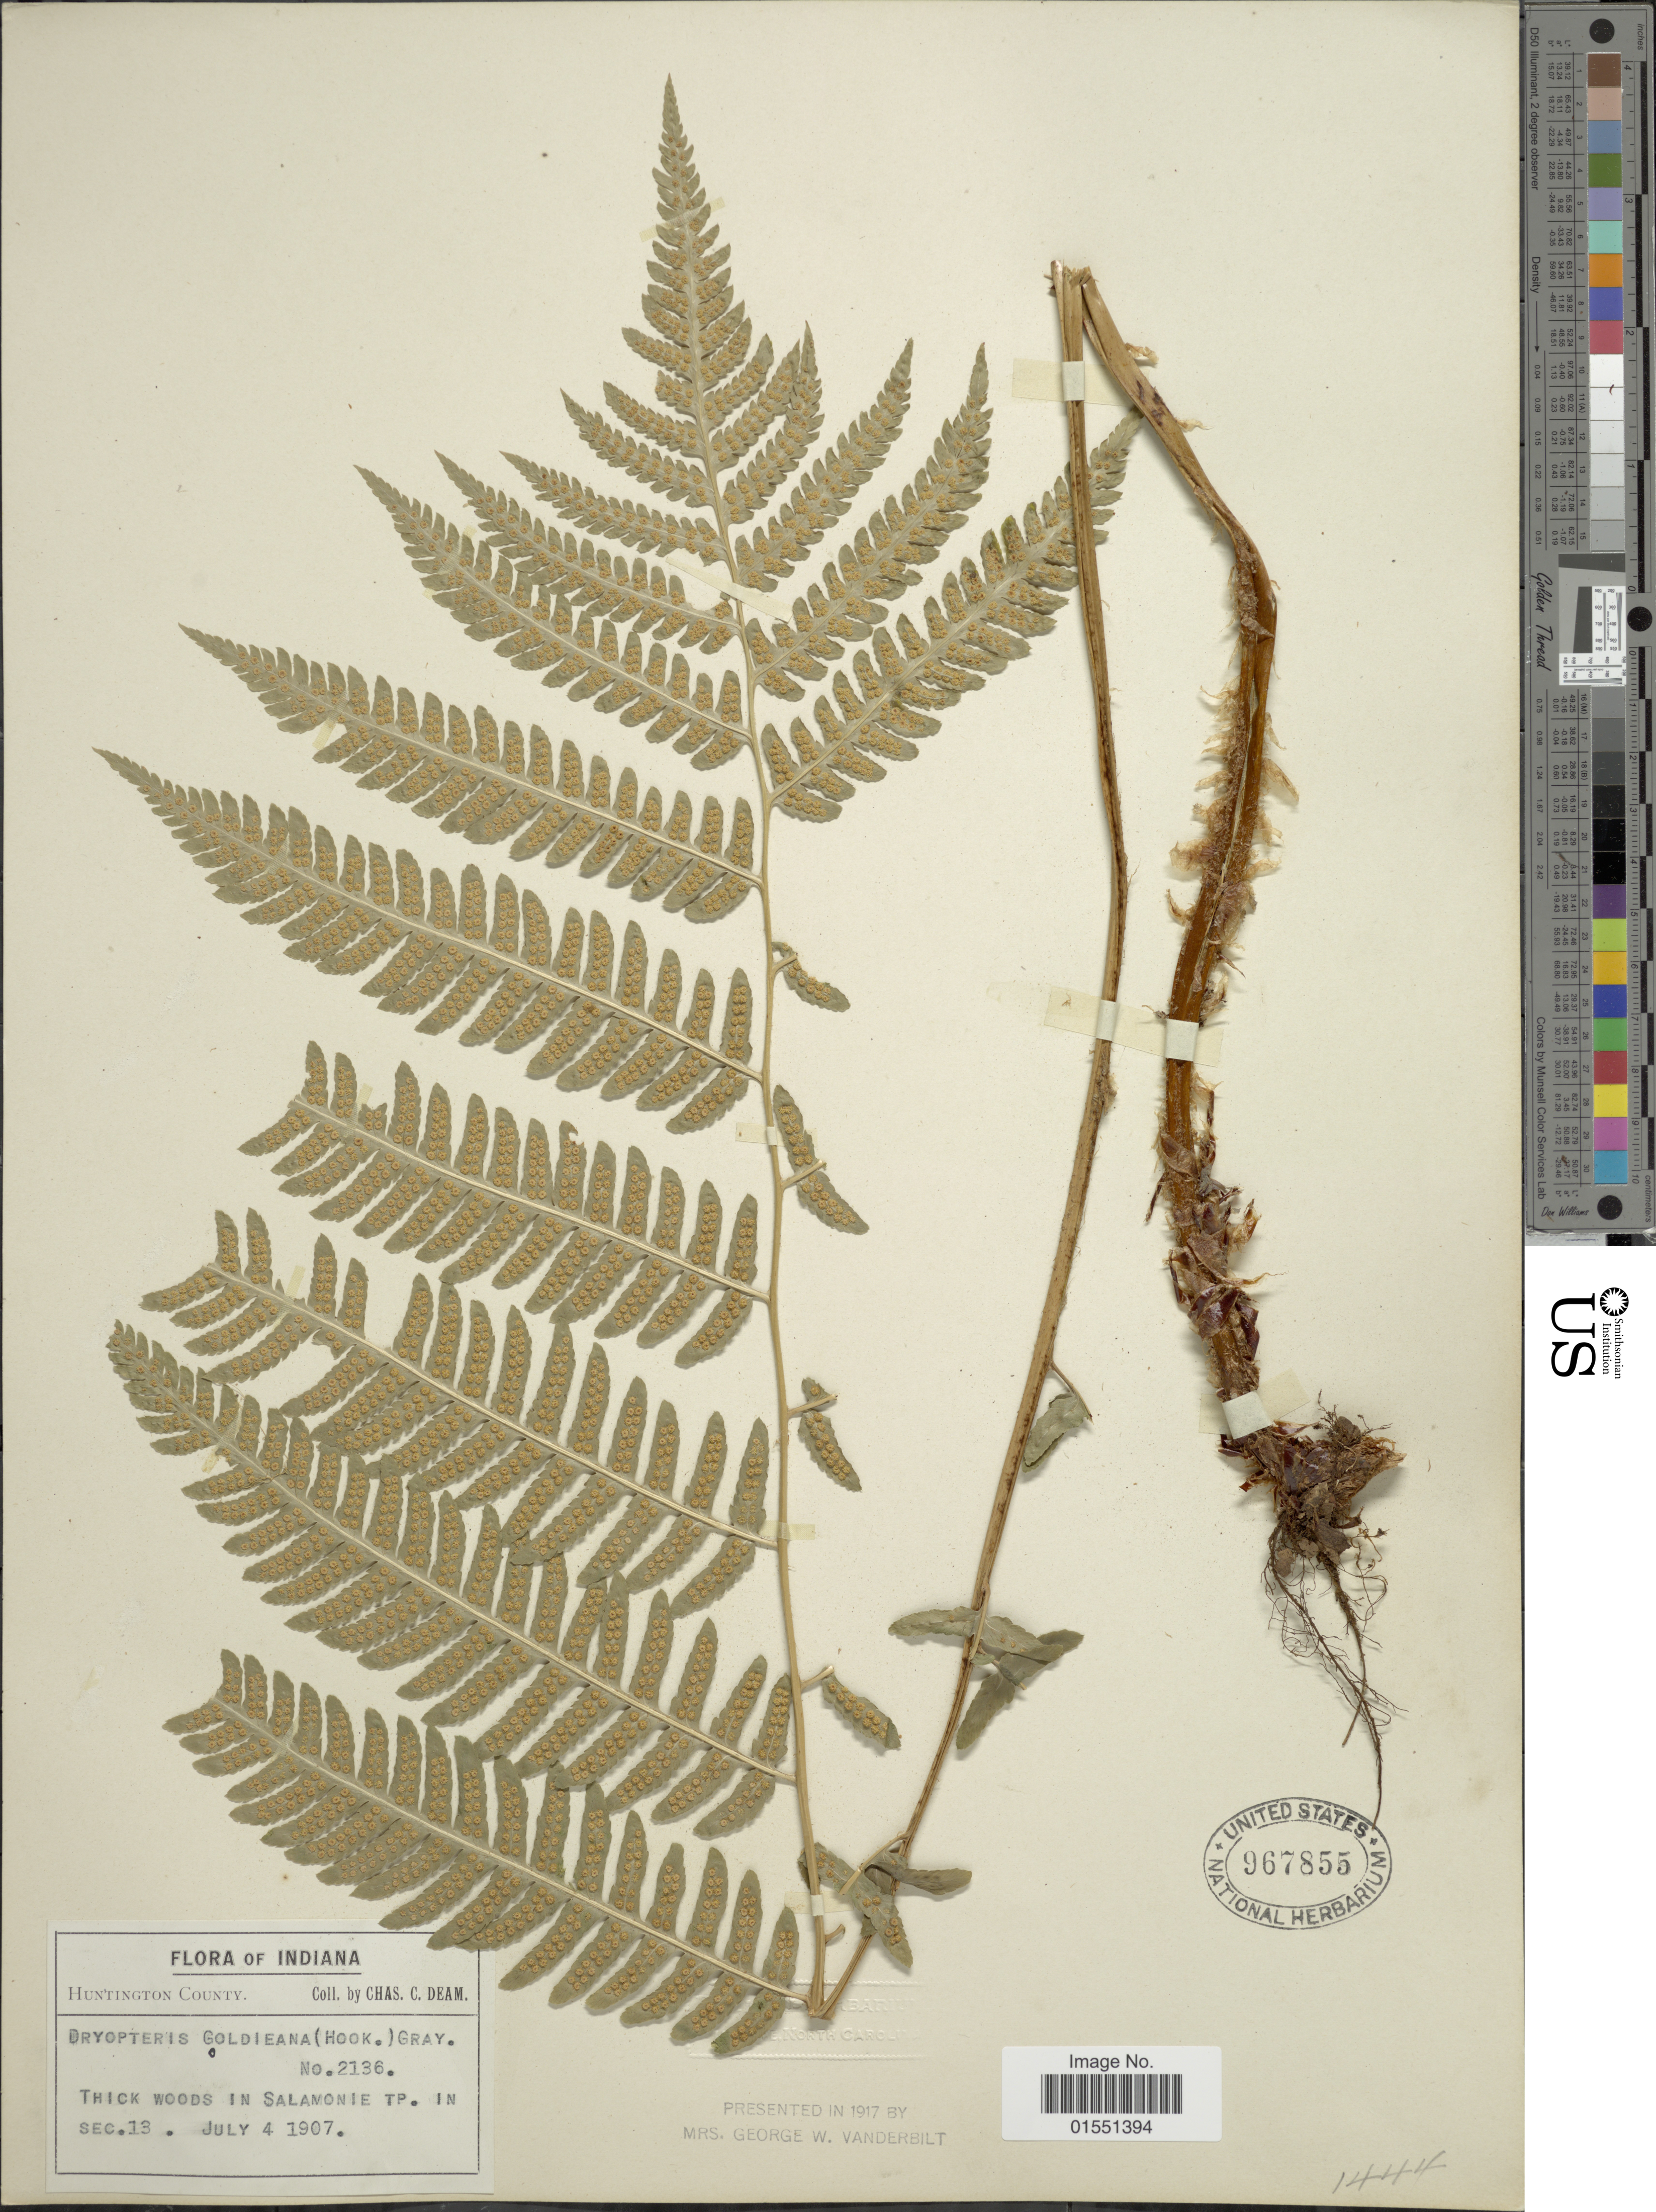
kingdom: Plantae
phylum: Tracheophyta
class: Polypodiopsida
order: Polypodiales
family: Dryopteridaceae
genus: Dryopteris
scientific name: Dryopteris goldiana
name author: (Hook. ex Goldie) A. Gray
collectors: C. C. Deam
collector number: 2136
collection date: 1907-07-04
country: United States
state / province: Indiana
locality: Huntington County. Salamonie TP. in sec. 13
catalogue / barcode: US 967855